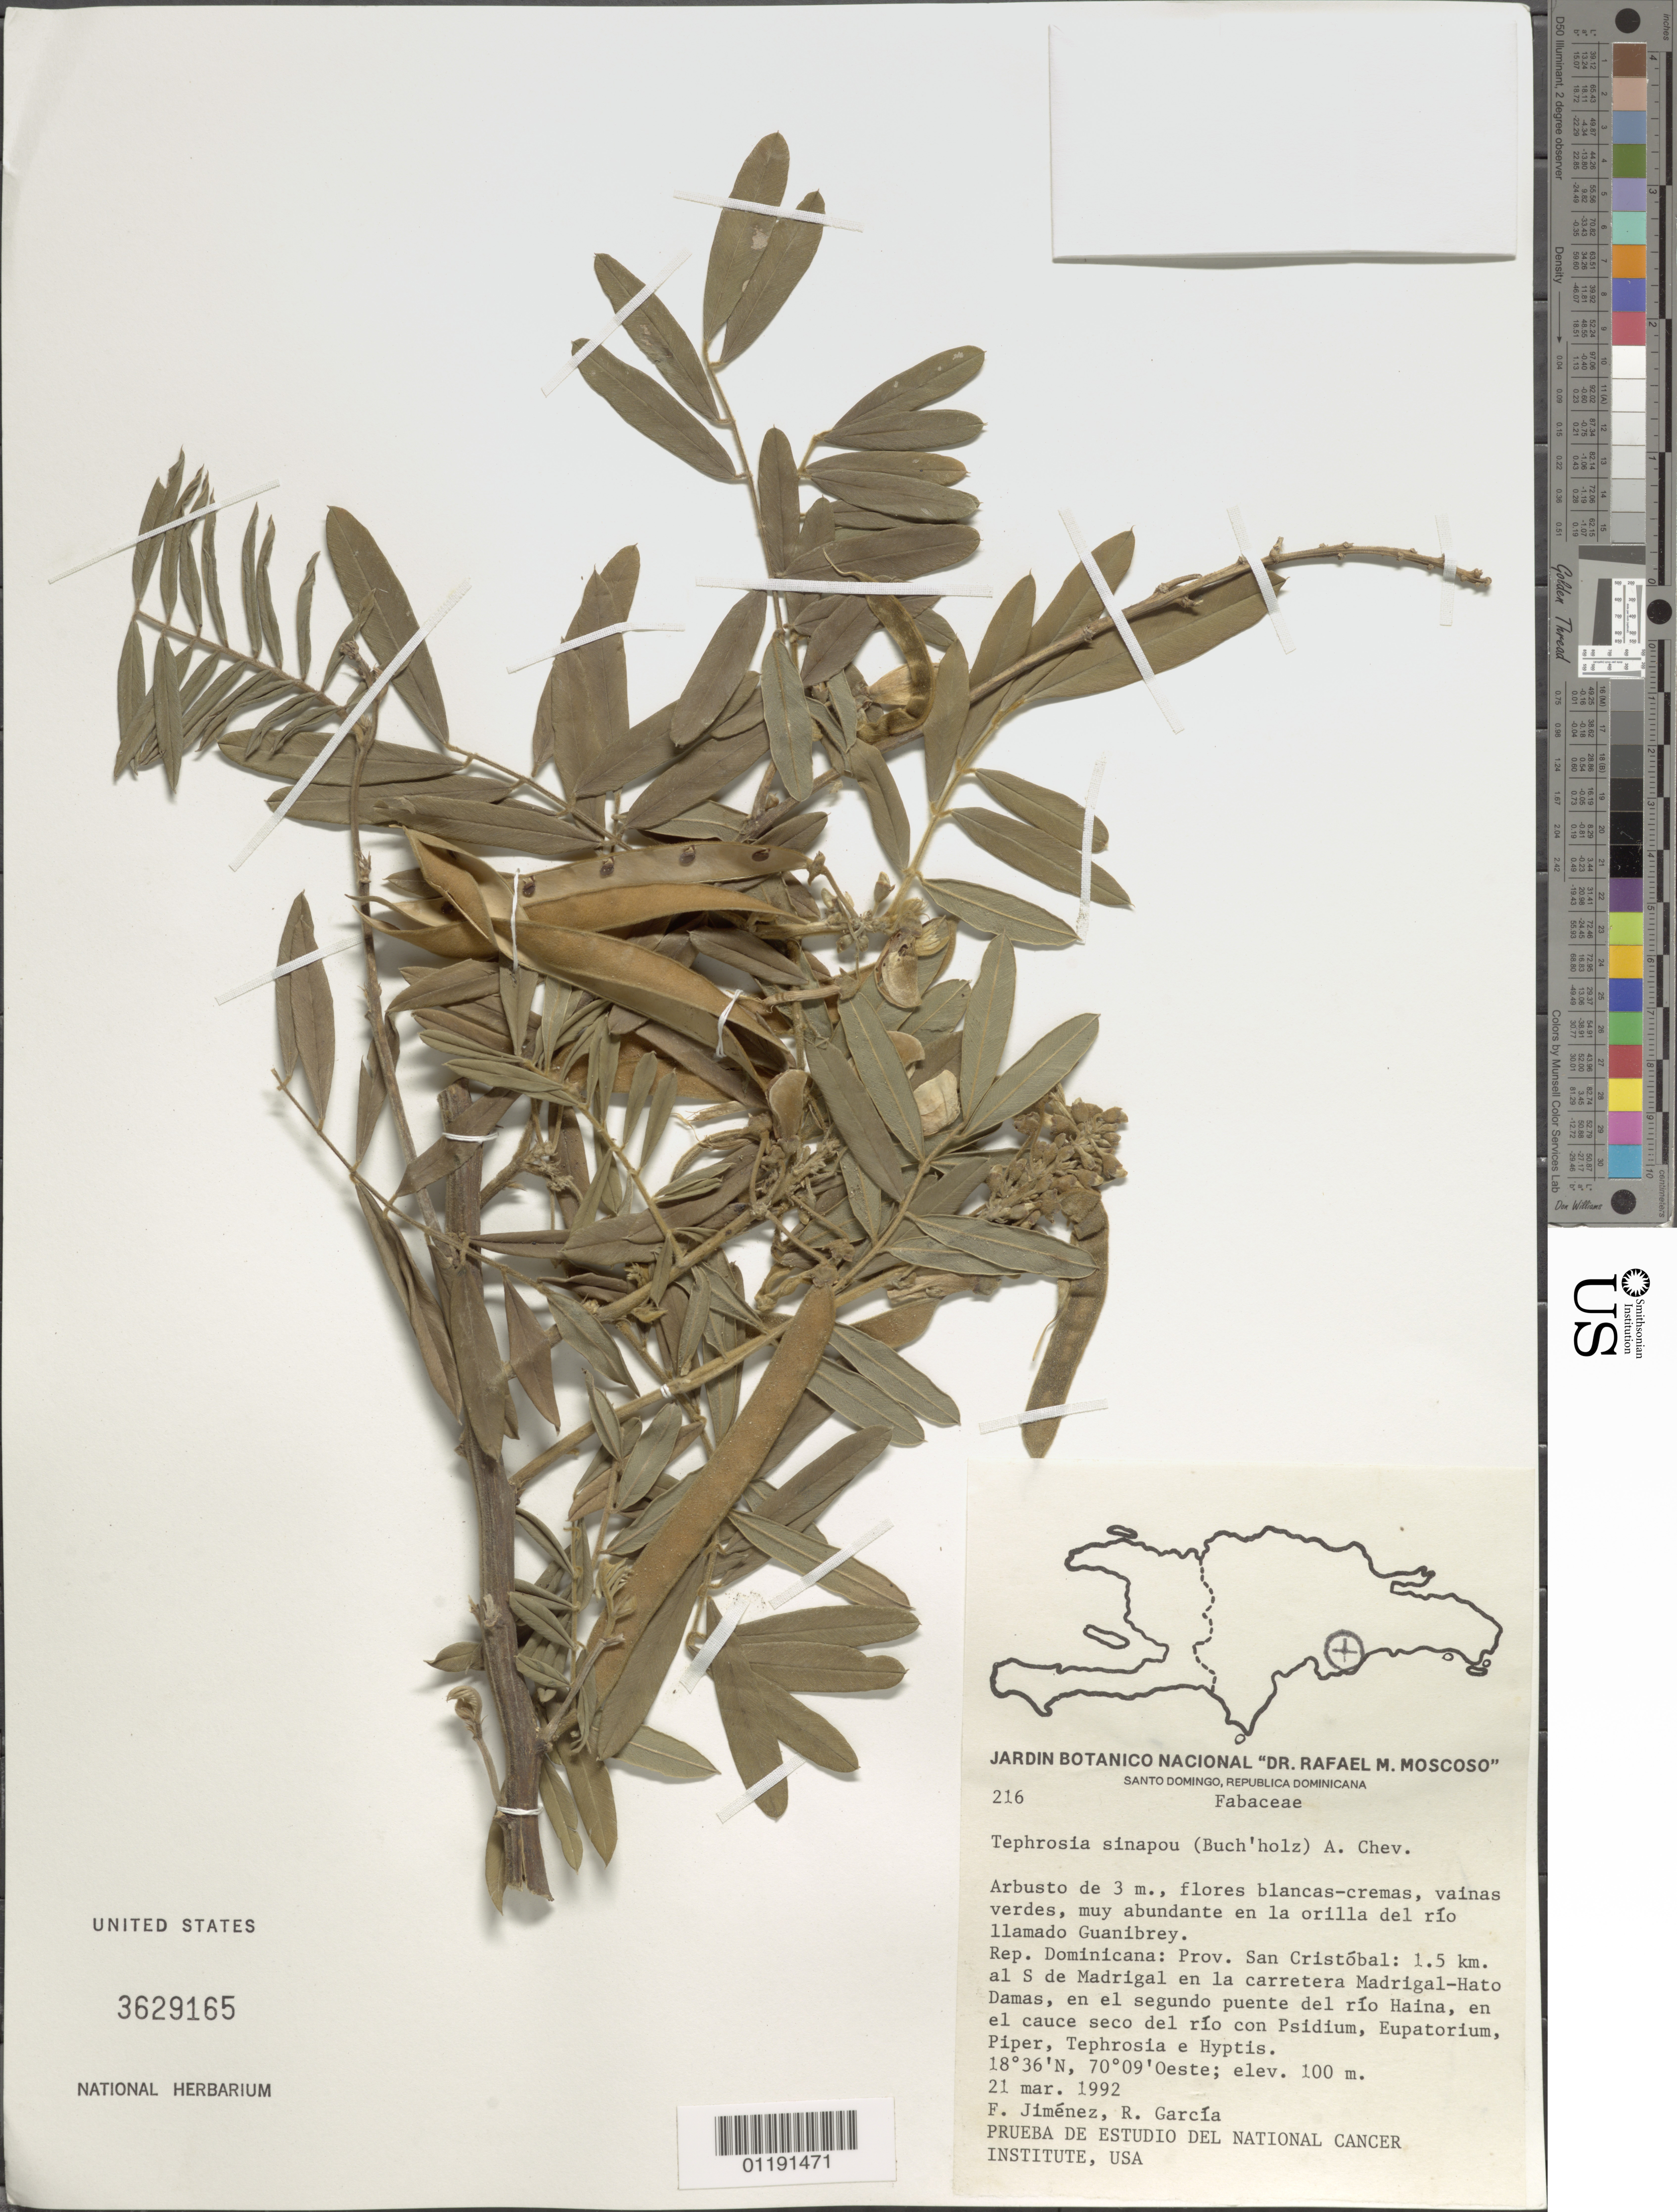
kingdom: Plantae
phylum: Tracheophyta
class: Magnoliopsida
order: Fabales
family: Fabaceae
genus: Tephrosia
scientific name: Tephrosia sinapou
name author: (Buc'hoz) A. Chev.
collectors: F. Jiménez et al.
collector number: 216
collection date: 1992-03-21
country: Dominican Republic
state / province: San Cristóbal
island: Hispaniola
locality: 1.5 km. S of Madrigal on the road Madrigal-Hato Damas, on the second bridge of the Haina river, in the dry riverbed of the river.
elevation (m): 100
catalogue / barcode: US 3629165